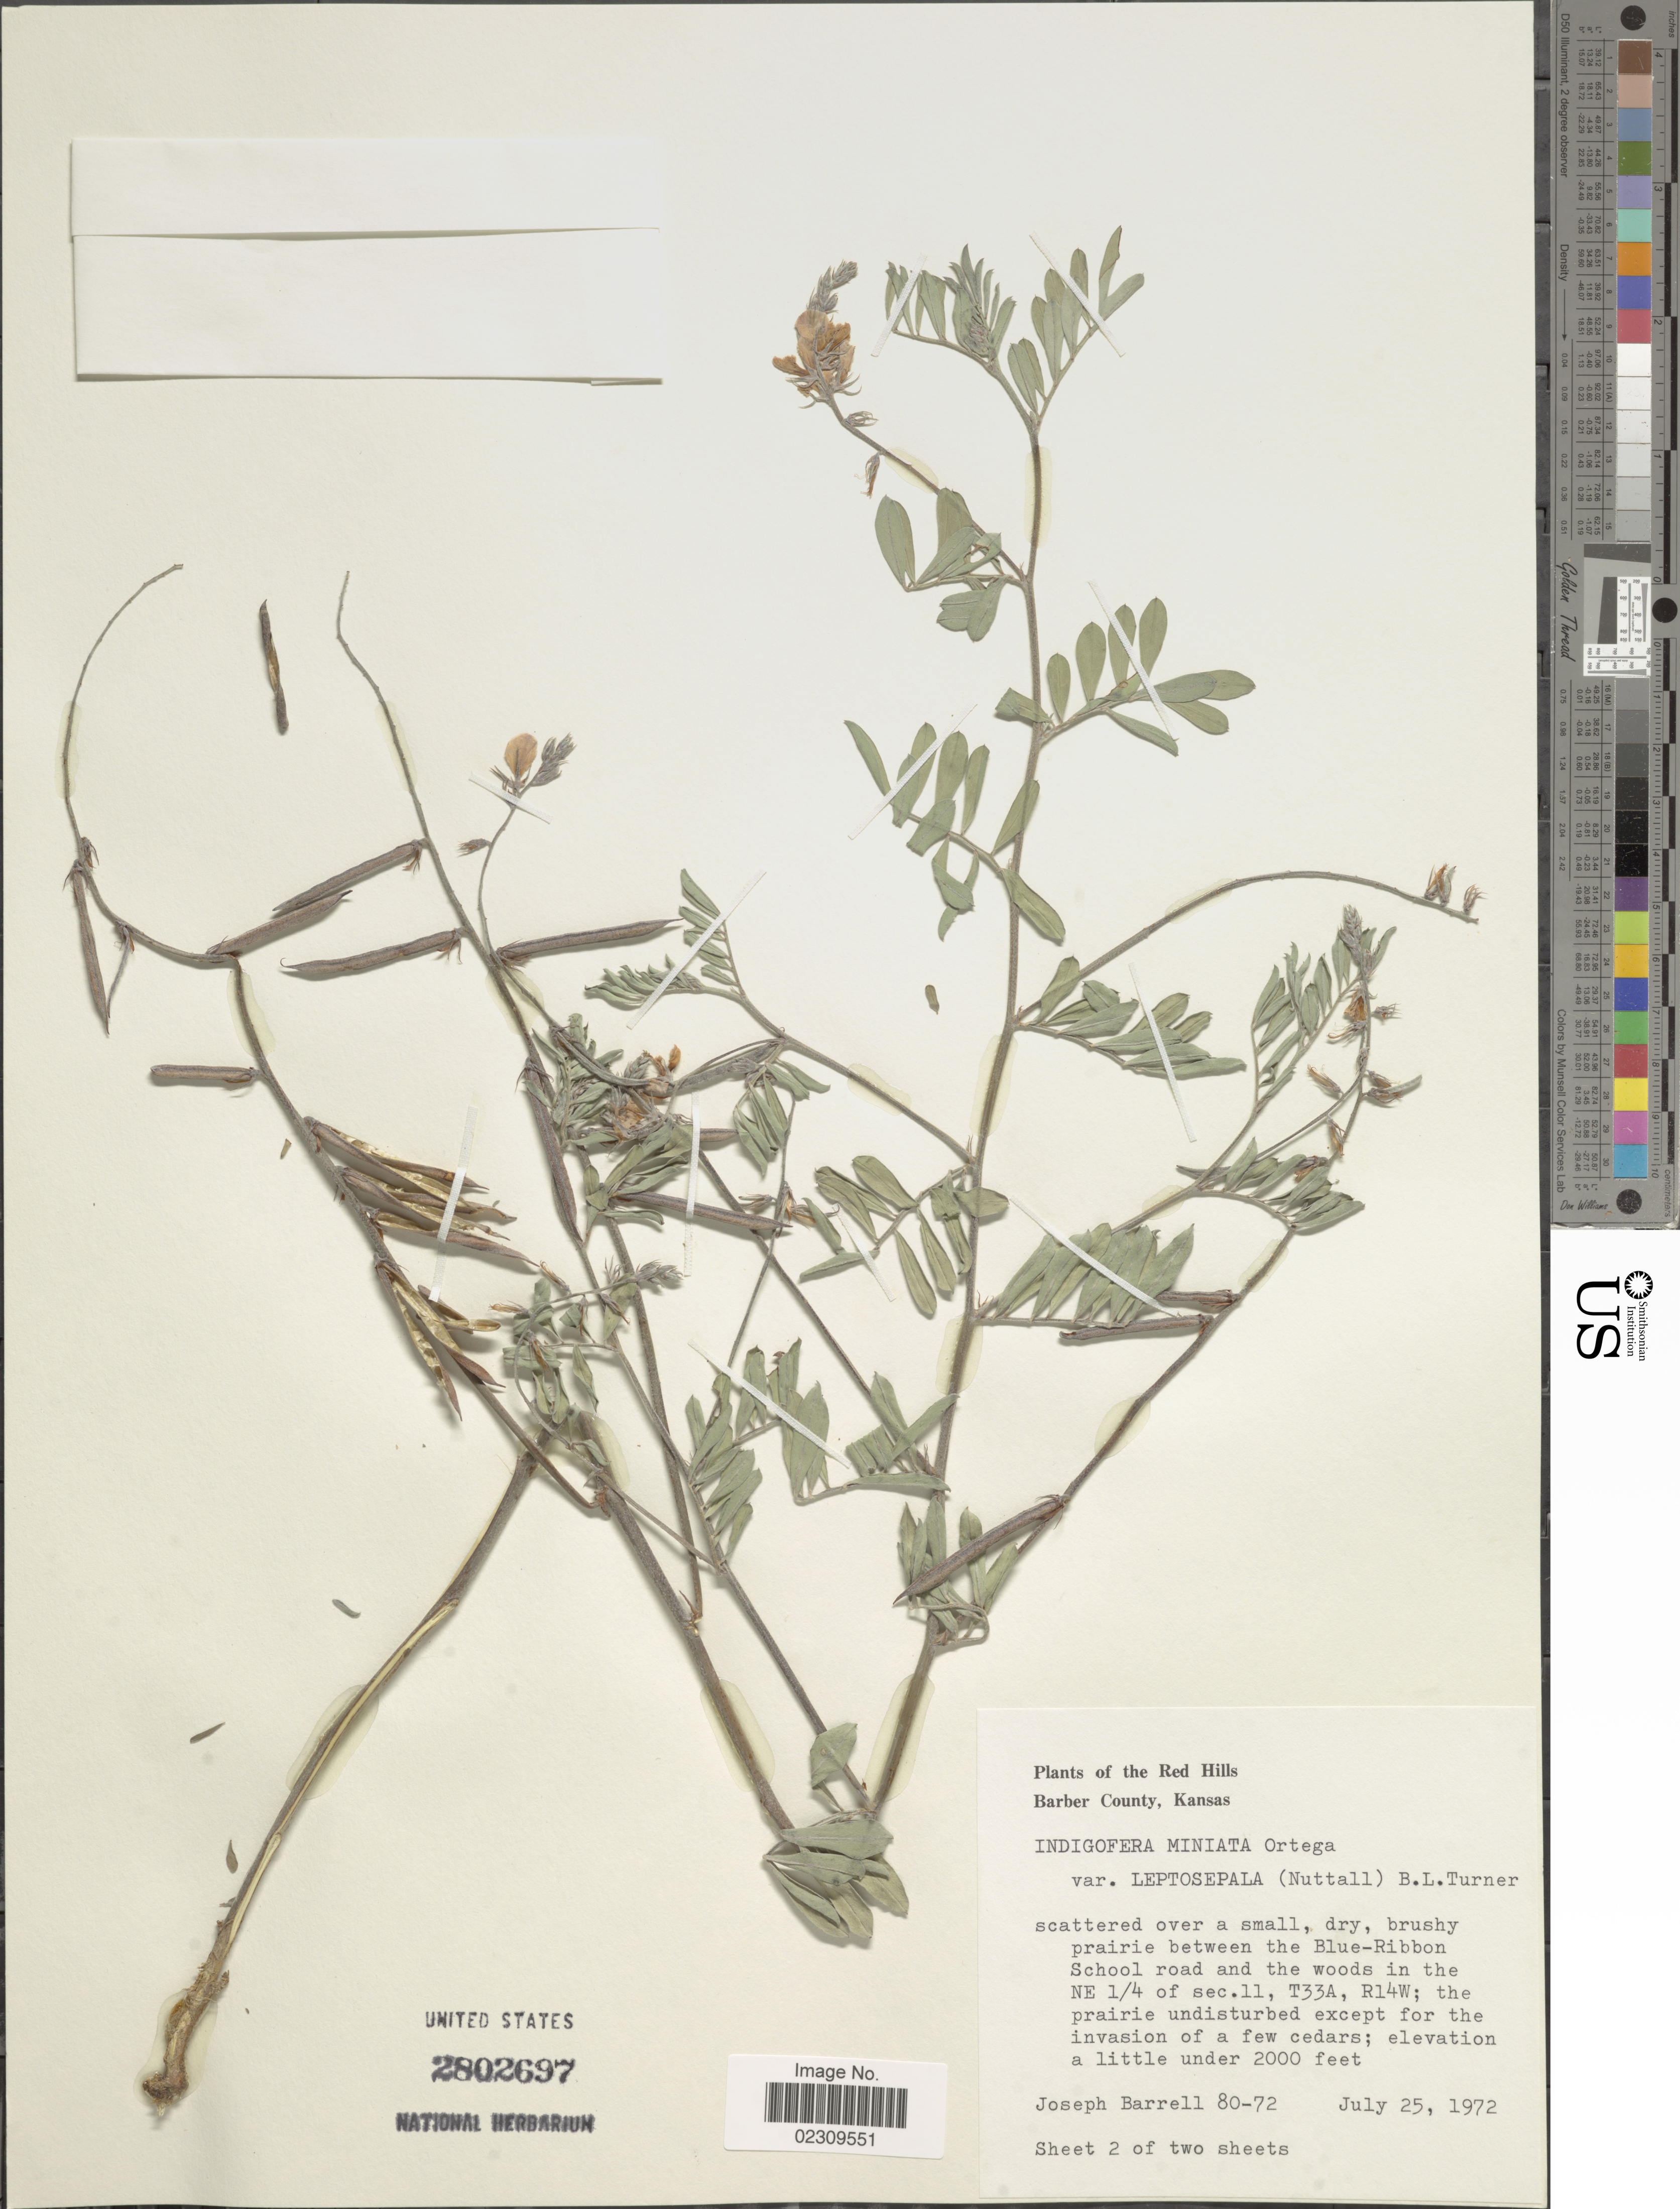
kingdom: Plantae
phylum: Tracheophyta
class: Magnoliopsida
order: Fabales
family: Fabaceae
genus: Indigofera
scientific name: Indigofera miniata var. leptosepala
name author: Ortega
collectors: J. Barrell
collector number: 80-72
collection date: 1972-07-25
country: United States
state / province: Kansas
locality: Red Hills. Barber County. Brushy prairie between the Blue-Ribbon School road and the woods in the NE 1/4 of sec. 11, T33A,k R14W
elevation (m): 610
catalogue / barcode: US 2802697